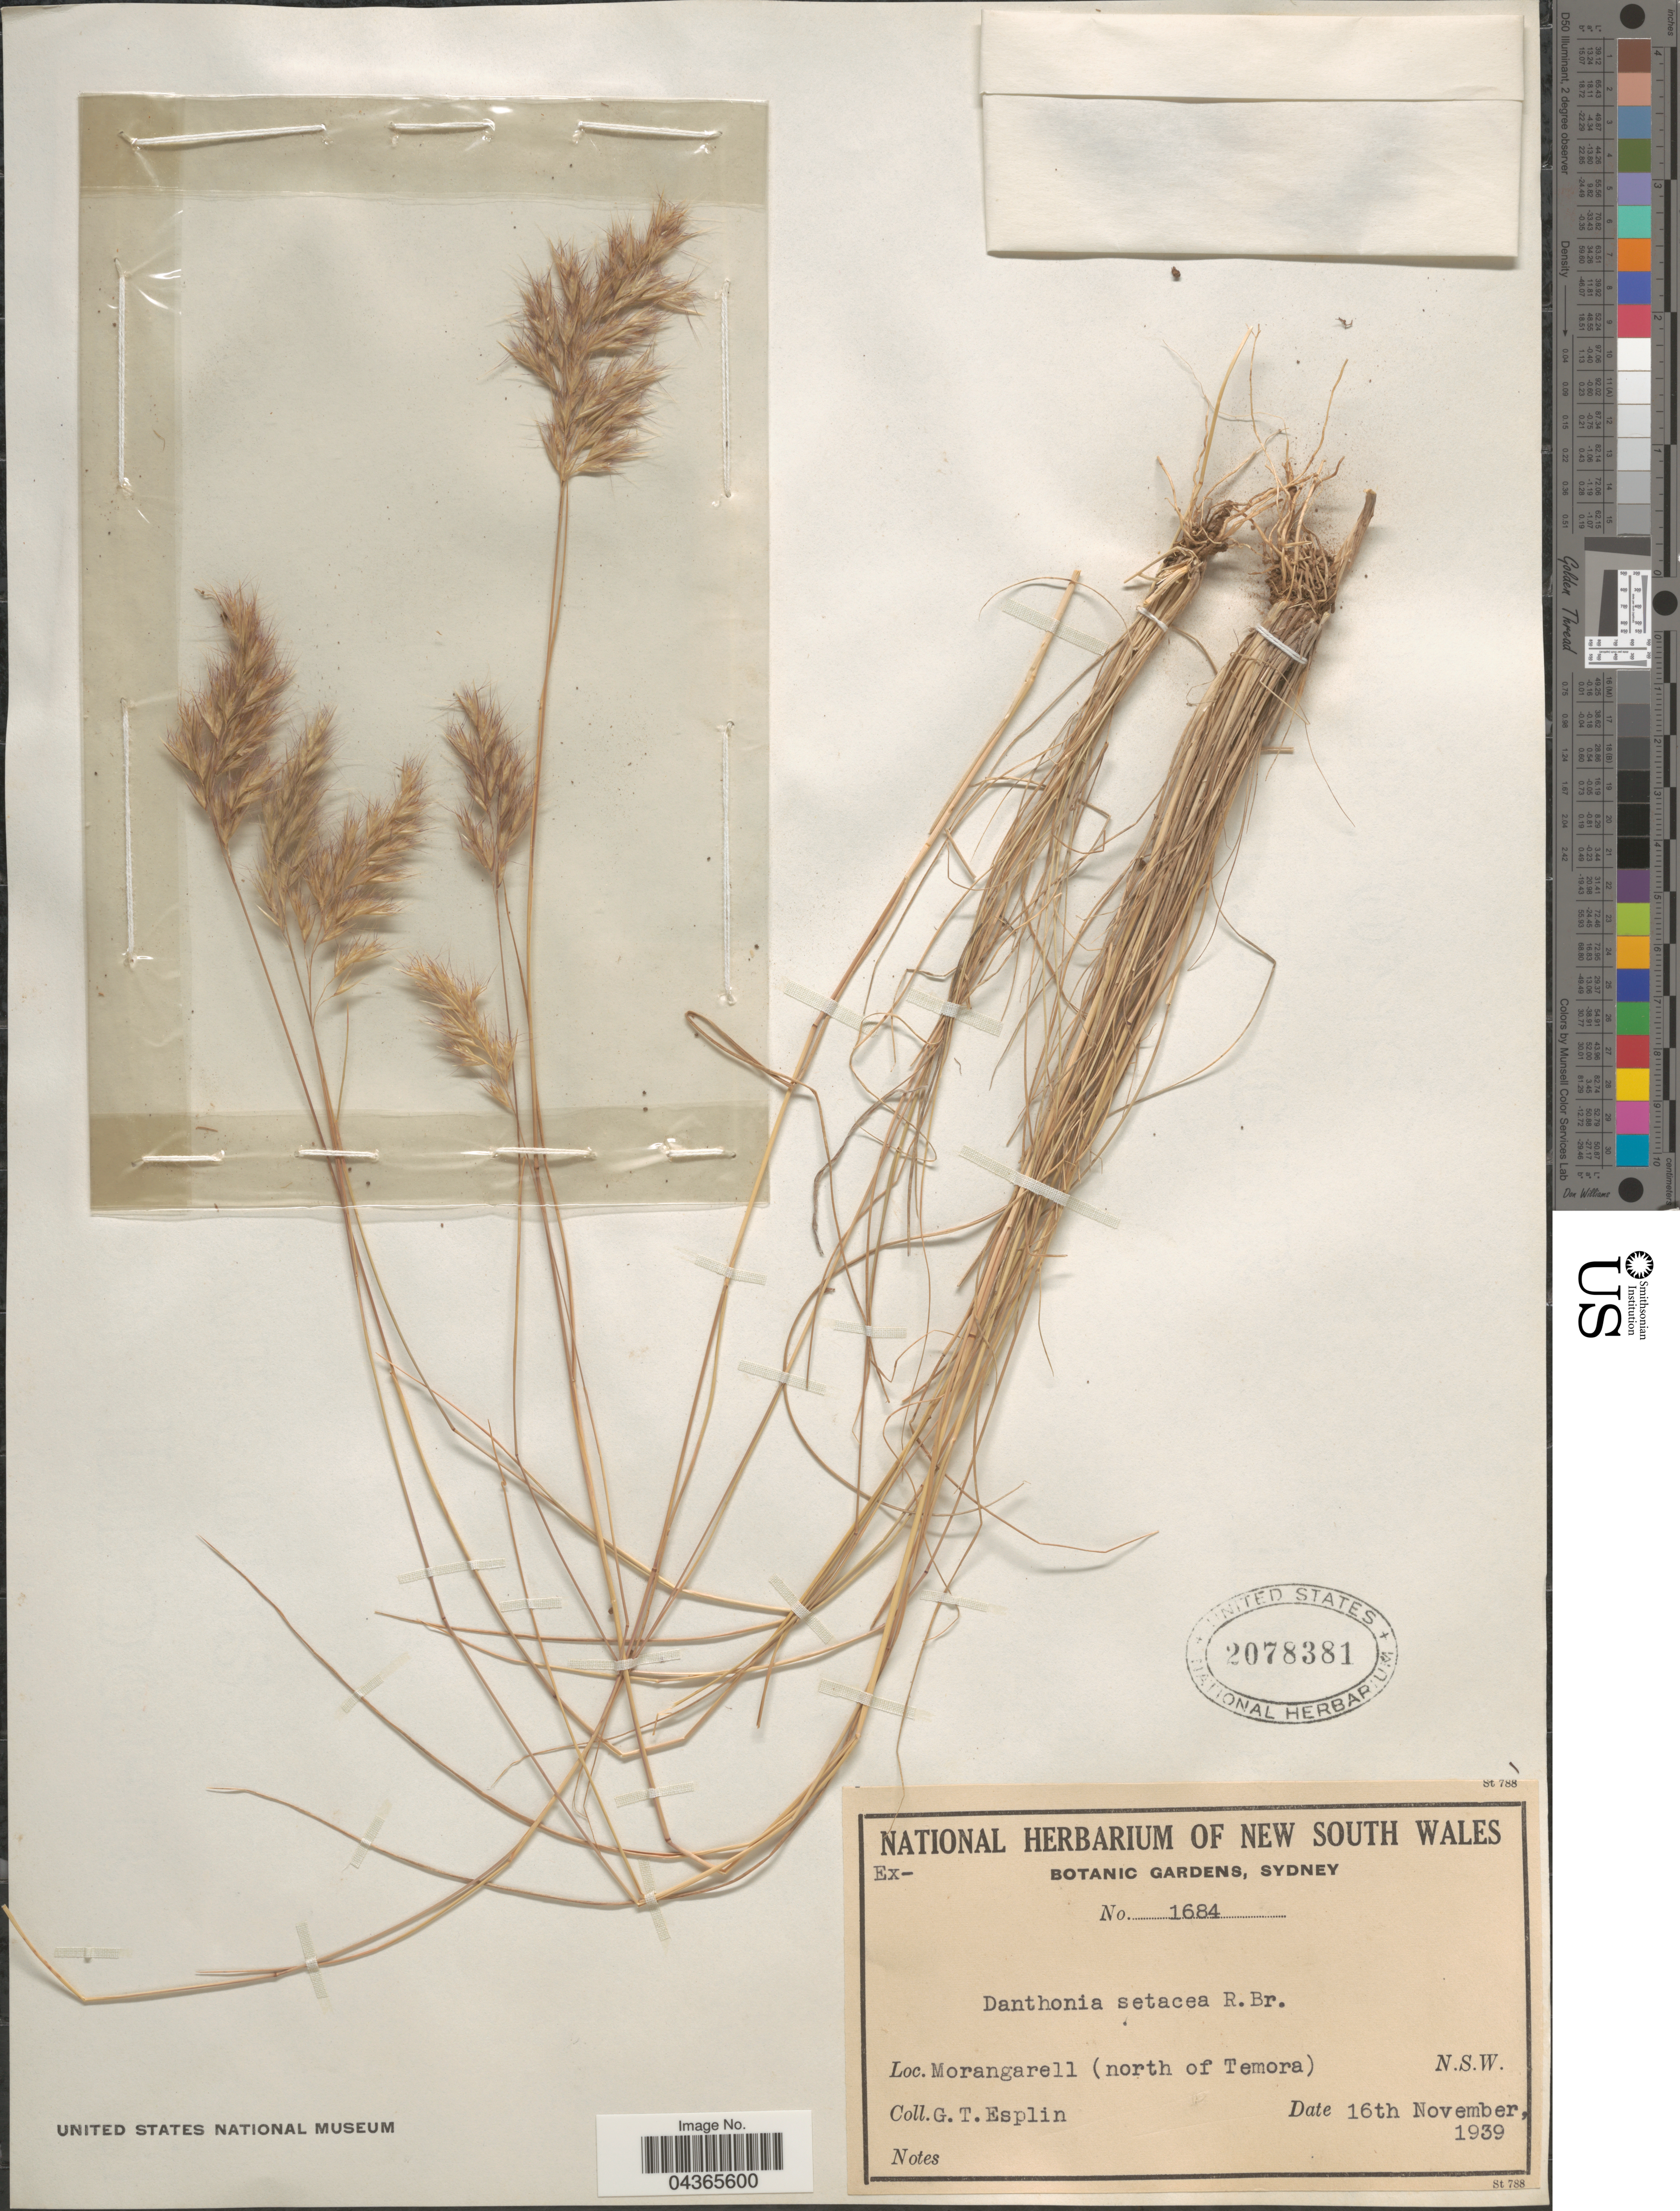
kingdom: Plantae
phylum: Tracheophyta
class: Liliopsida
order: Poales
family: Poaceae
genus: Rytidosperma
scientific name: Rytidosperma setaceum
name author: (R. Br.) Connor & Edgar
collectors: G. Esplin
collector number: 1684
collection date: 1939-11-16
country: Australia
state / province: New South Wales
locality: Morangarell (north of Temora).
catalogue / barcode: US 2078381